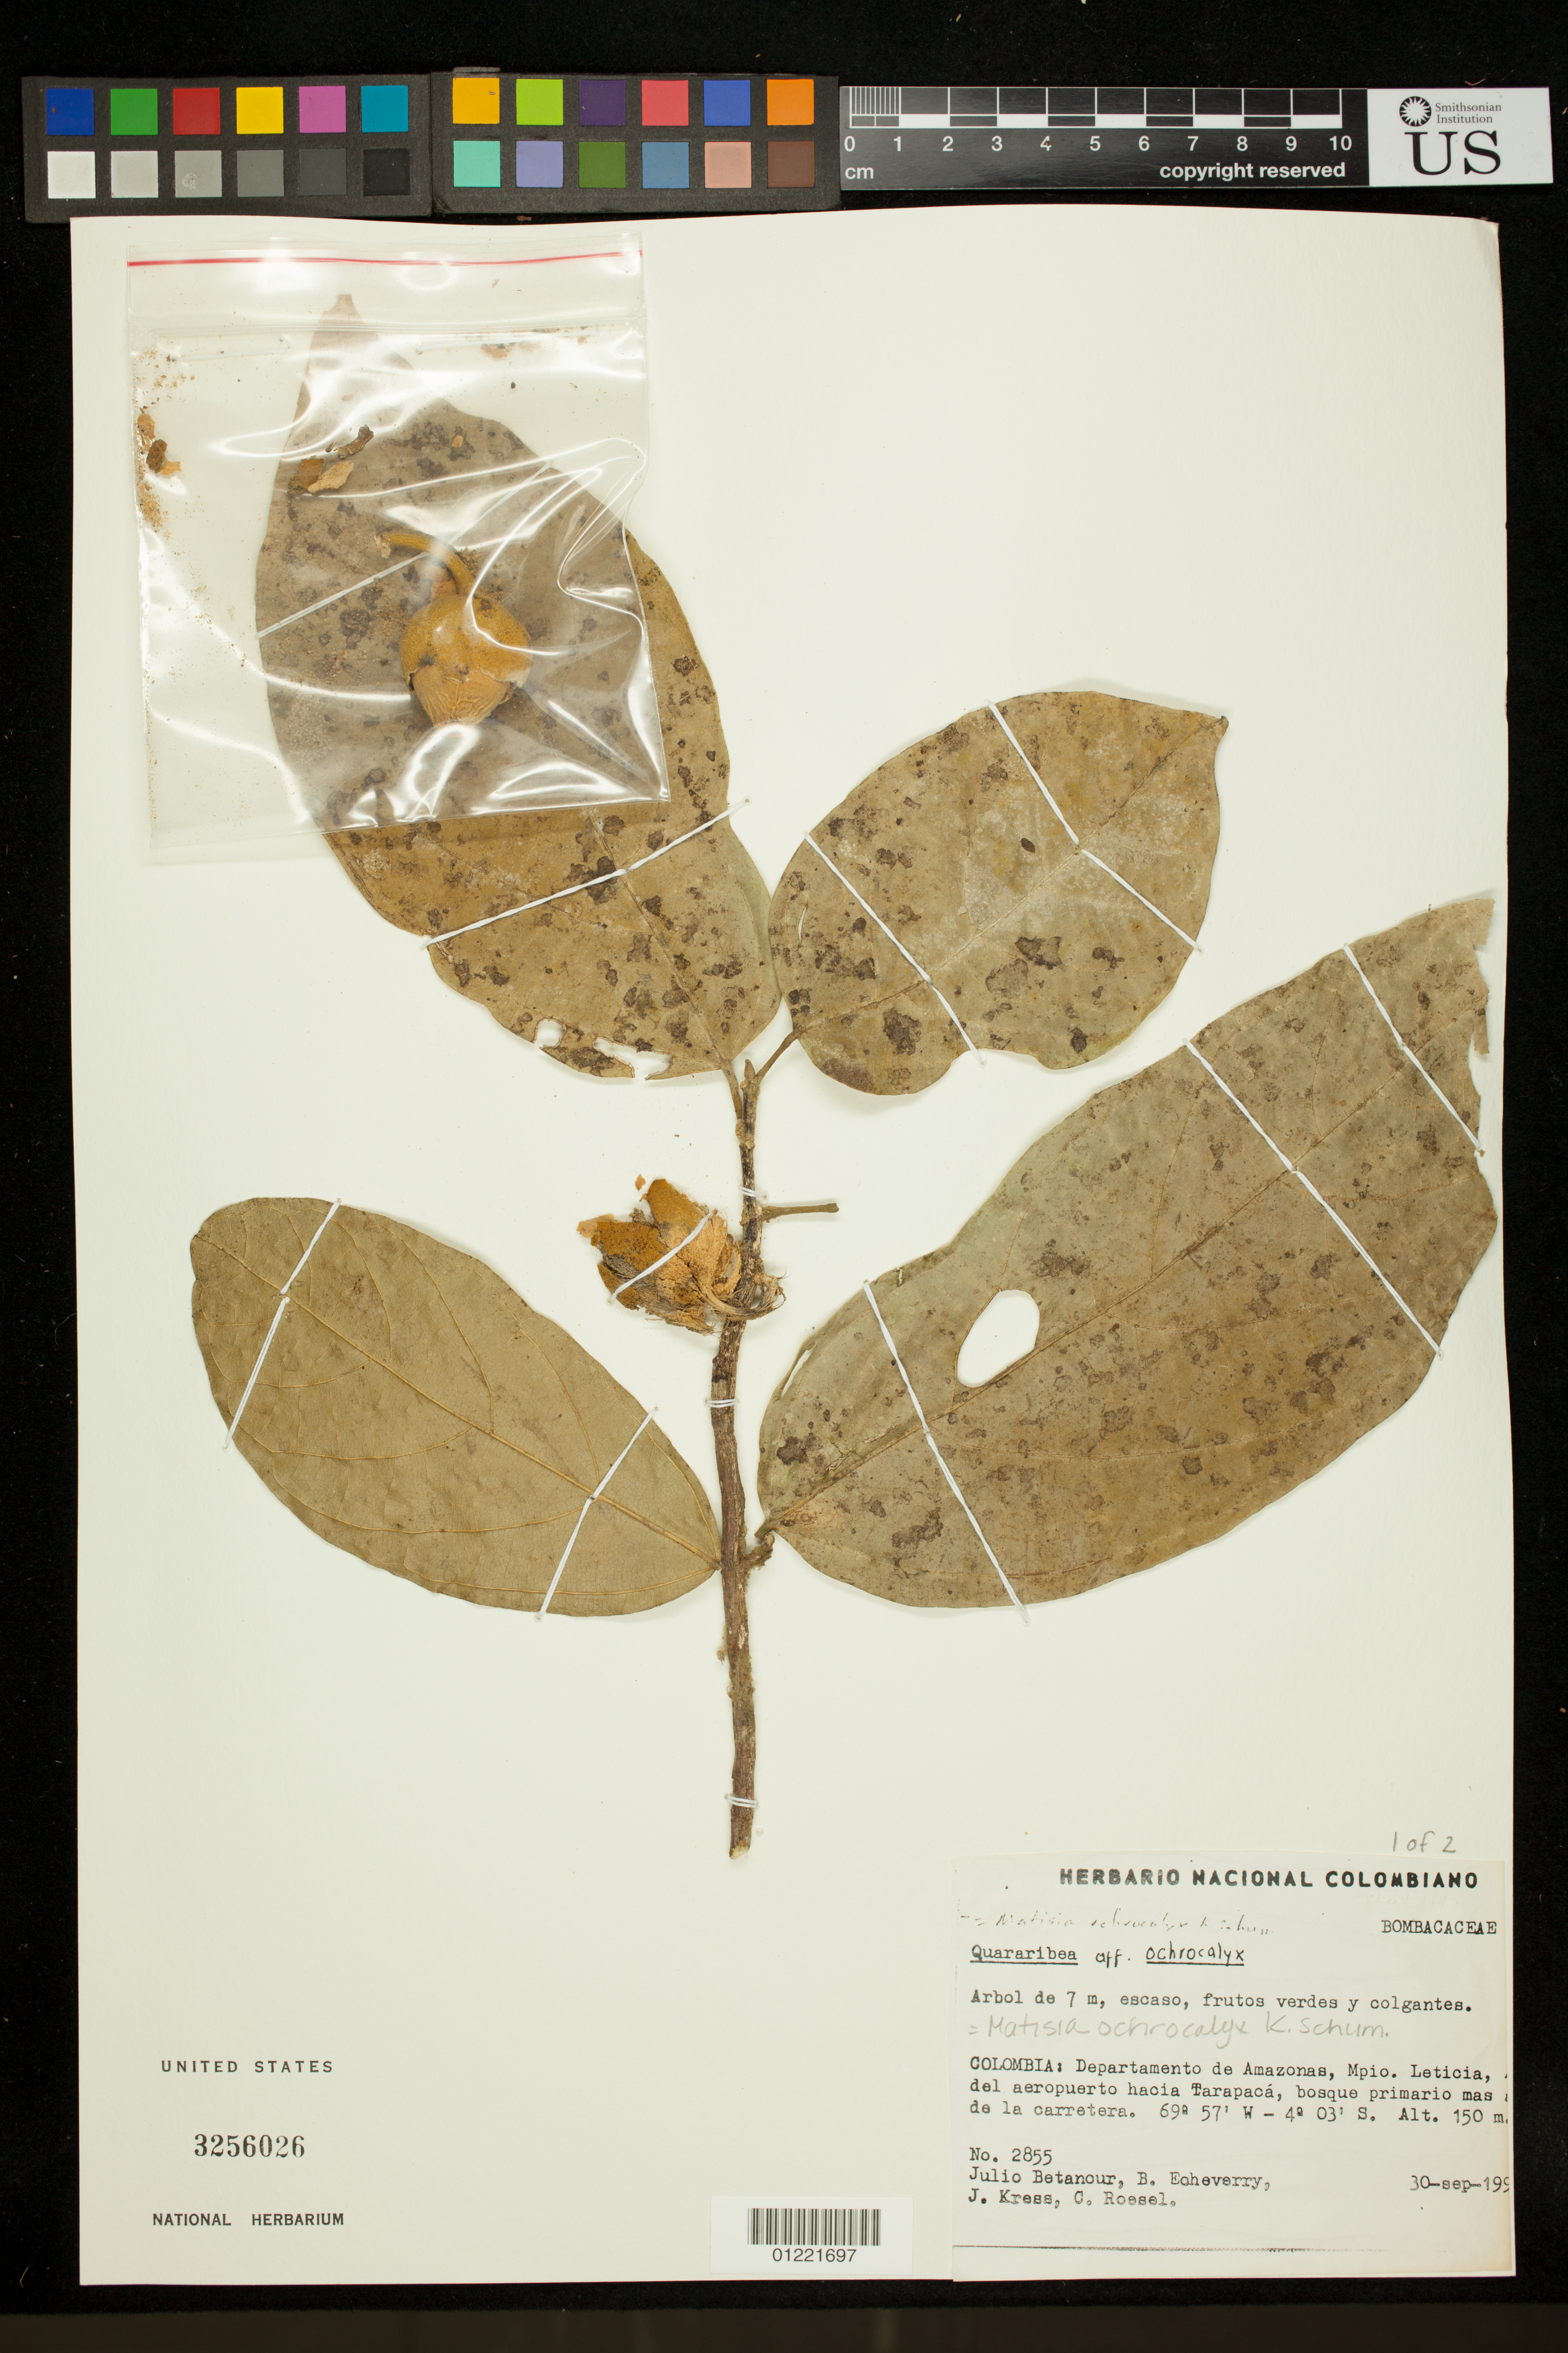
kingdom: Plantae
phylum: Tracheophyta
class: Magnoliopsida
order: Malvales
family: Malvaceae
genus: Matisia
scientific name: Matisia ochrocalyx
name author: K. Schum.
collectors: J. C. Betancur, B. Echeverry, W. J. Kress & C. S. Roesel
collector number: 2855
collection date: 1991-09-30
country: Colombia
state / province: Amazônas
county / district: Leticia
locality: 4 km del aeropuerto hacia Tarapaca, bosque primario mas adrentro de la carretera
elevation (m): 150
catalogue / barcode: US 3256026